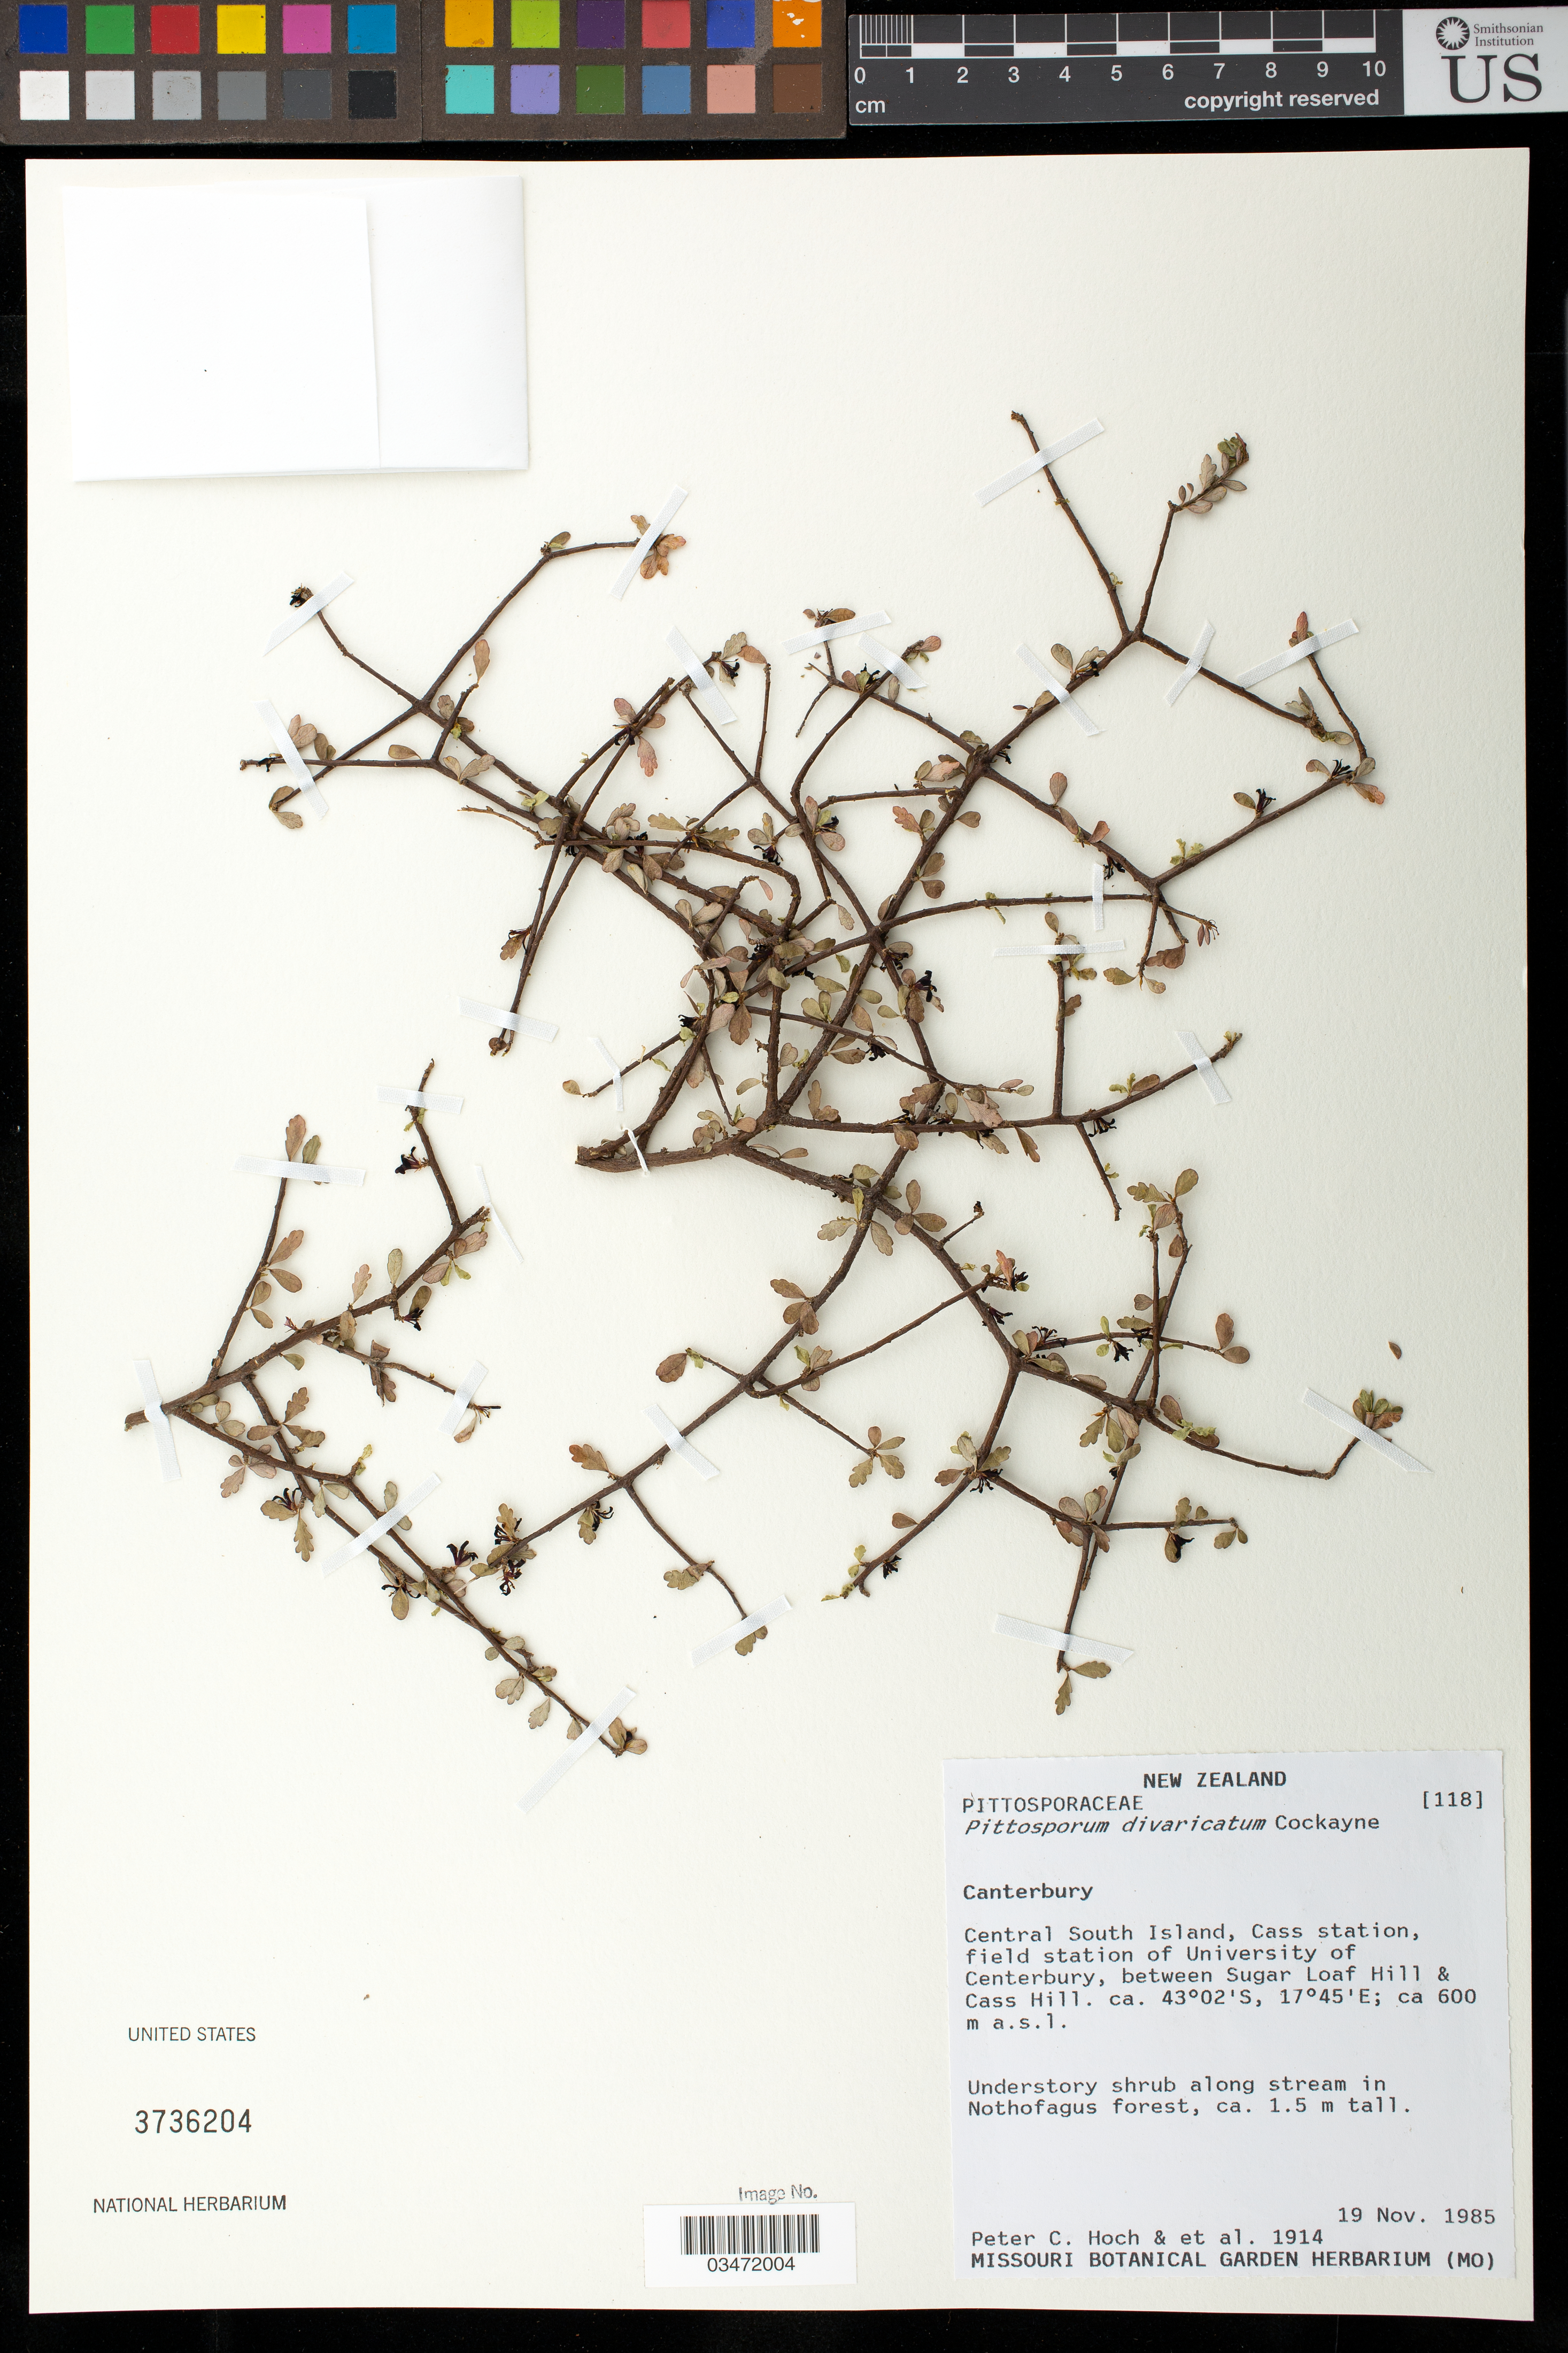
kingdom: Plantae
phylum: Tracheophyta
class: Magnoliopsida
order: Apiales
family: Pittosporaceae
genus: Pittosporum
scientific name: Pittosporum divaricatum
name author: Cockayne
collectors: P. C. Hoch et al.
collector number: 1914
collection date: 1985-11-19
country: New Zealand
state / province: Canterbury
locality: Central South Island, Cass Station, field station of University of Canterbury, between Sugar Loaf Hill and Cass Hill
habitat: Along stream in Nothofagus forest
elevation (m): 600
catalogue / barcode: US 3736204